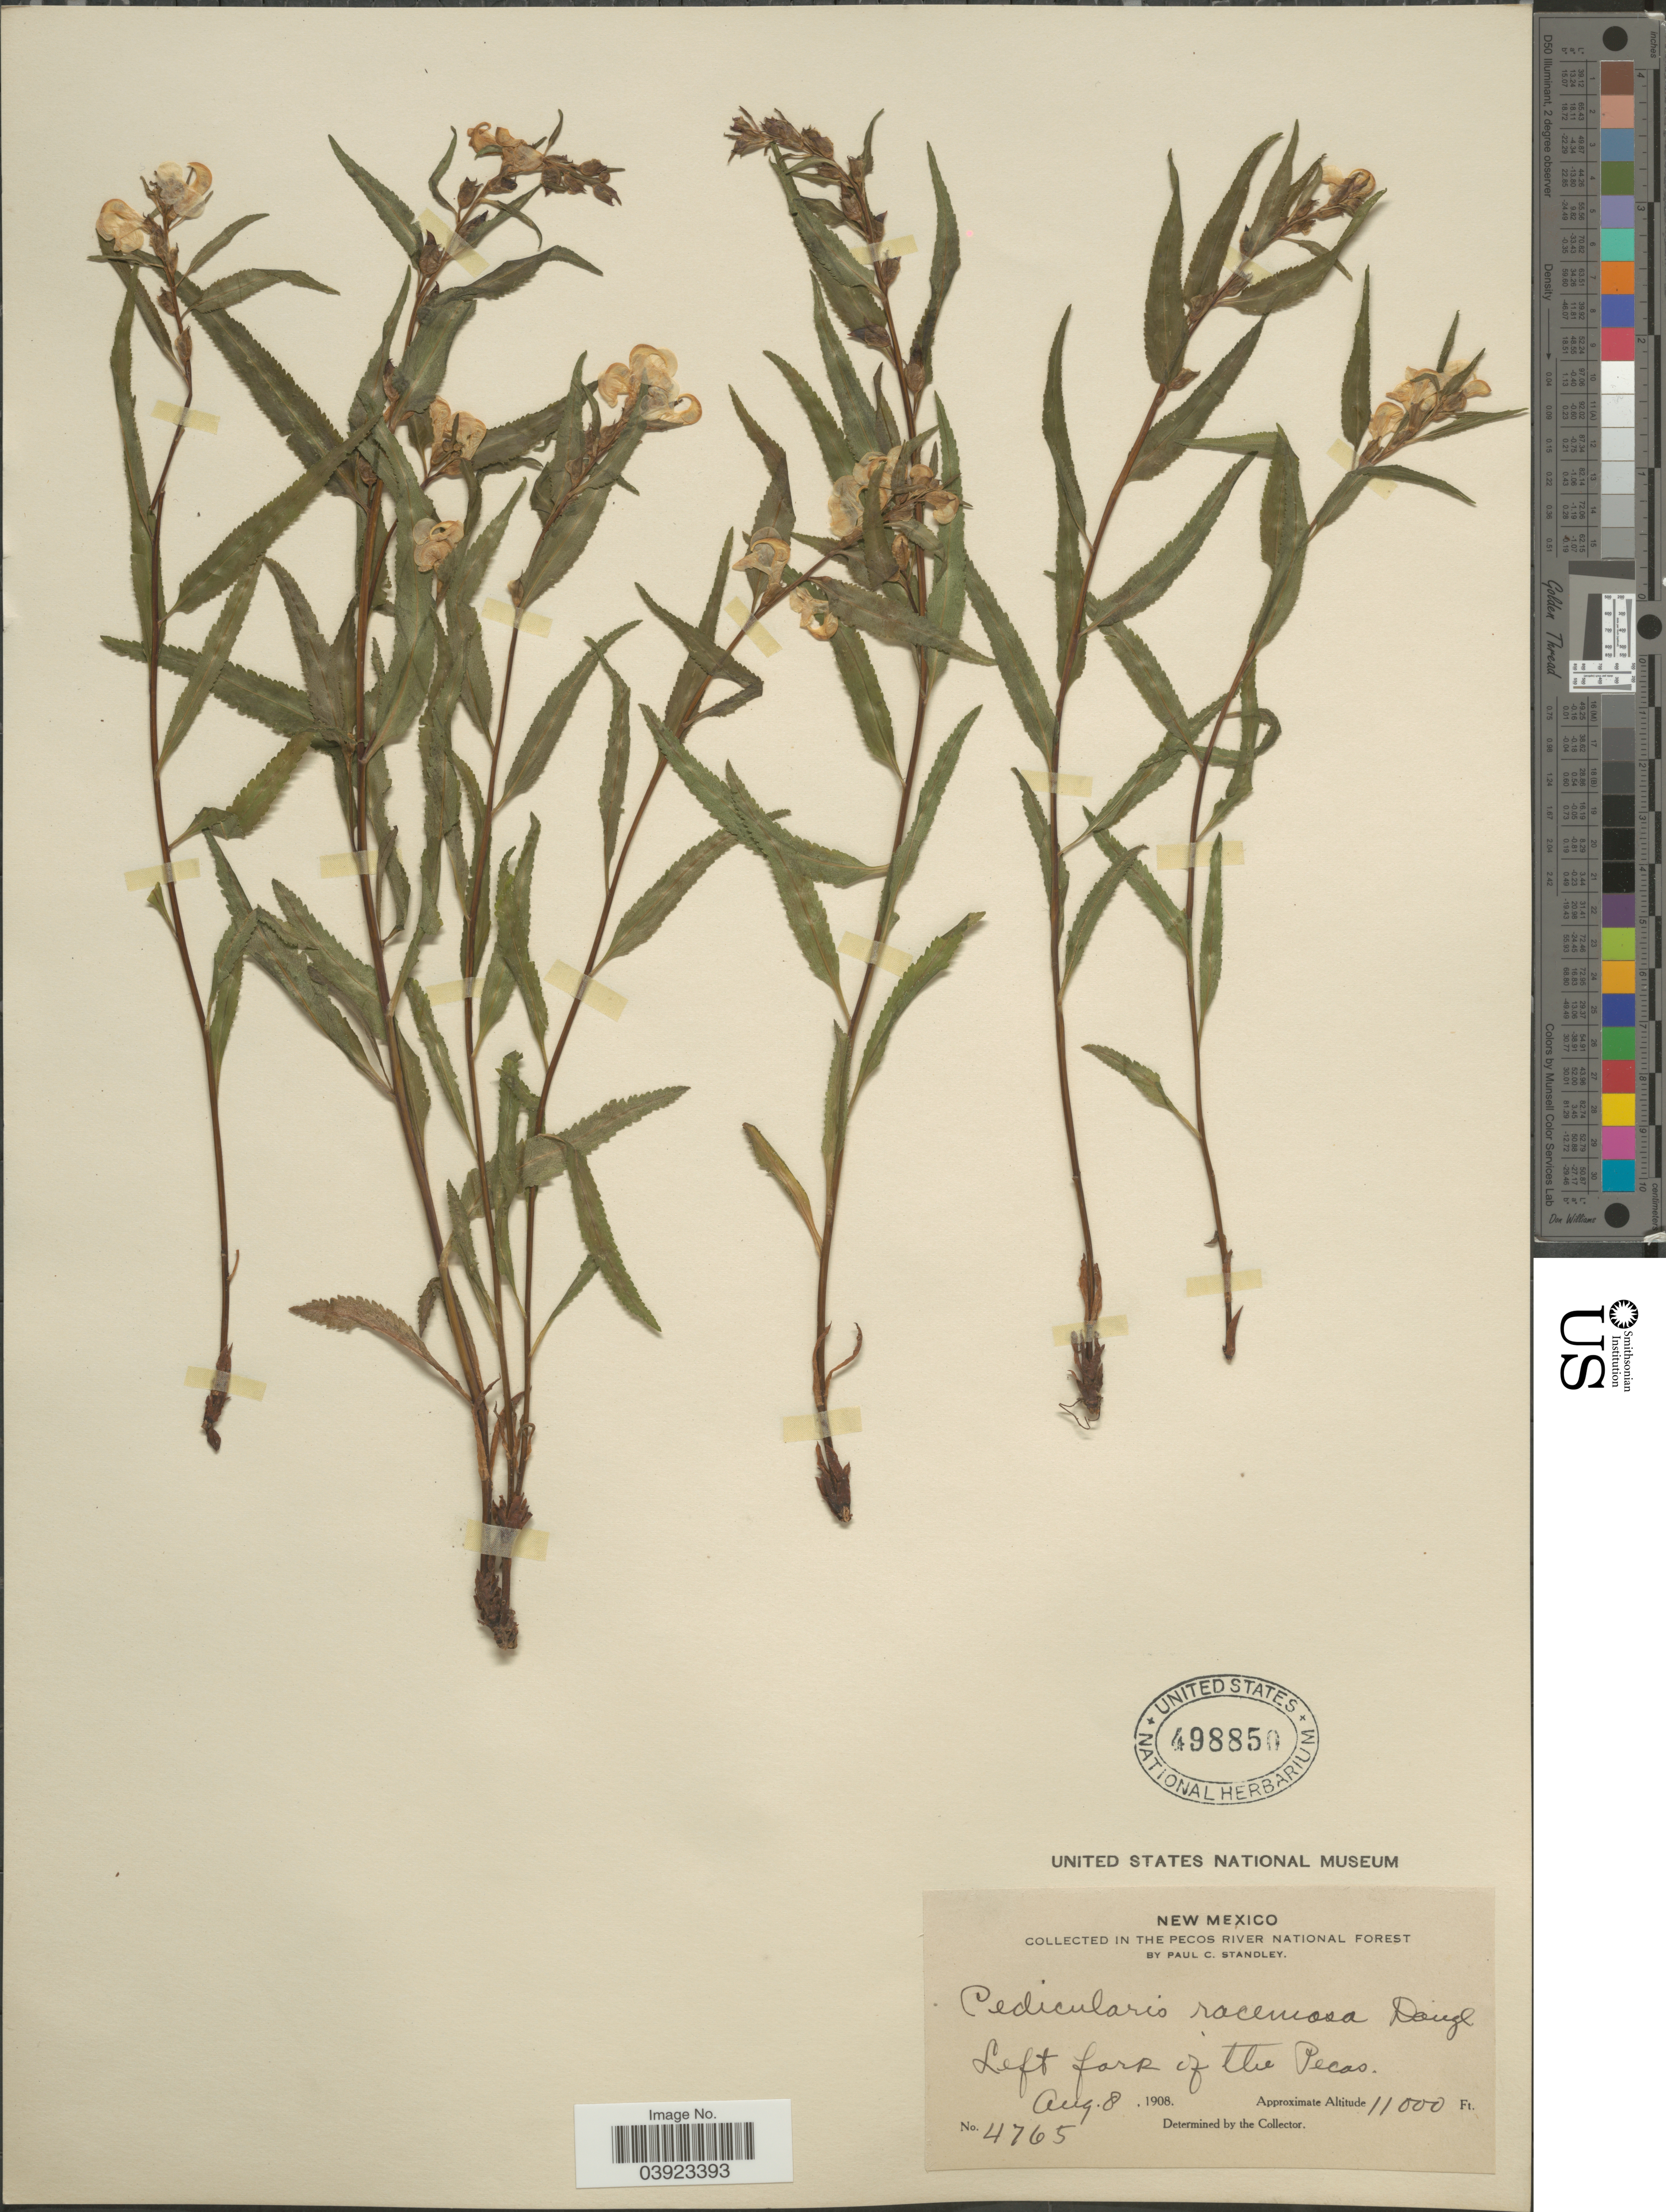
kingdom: Plantae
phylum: Tracheophyta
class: Magnoliopsida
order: Lamiales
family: Orobanchaceae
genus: Pedicularis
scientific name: Pedicularis racemosa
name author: Douglas ex Benth.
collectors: P. C. Standley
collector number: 4765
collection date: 1908-08-08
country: United States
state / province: New Mexico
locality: In the Pecos River National Forest. Left fork of the Pecos.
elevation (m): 3353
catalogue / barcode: US 498850